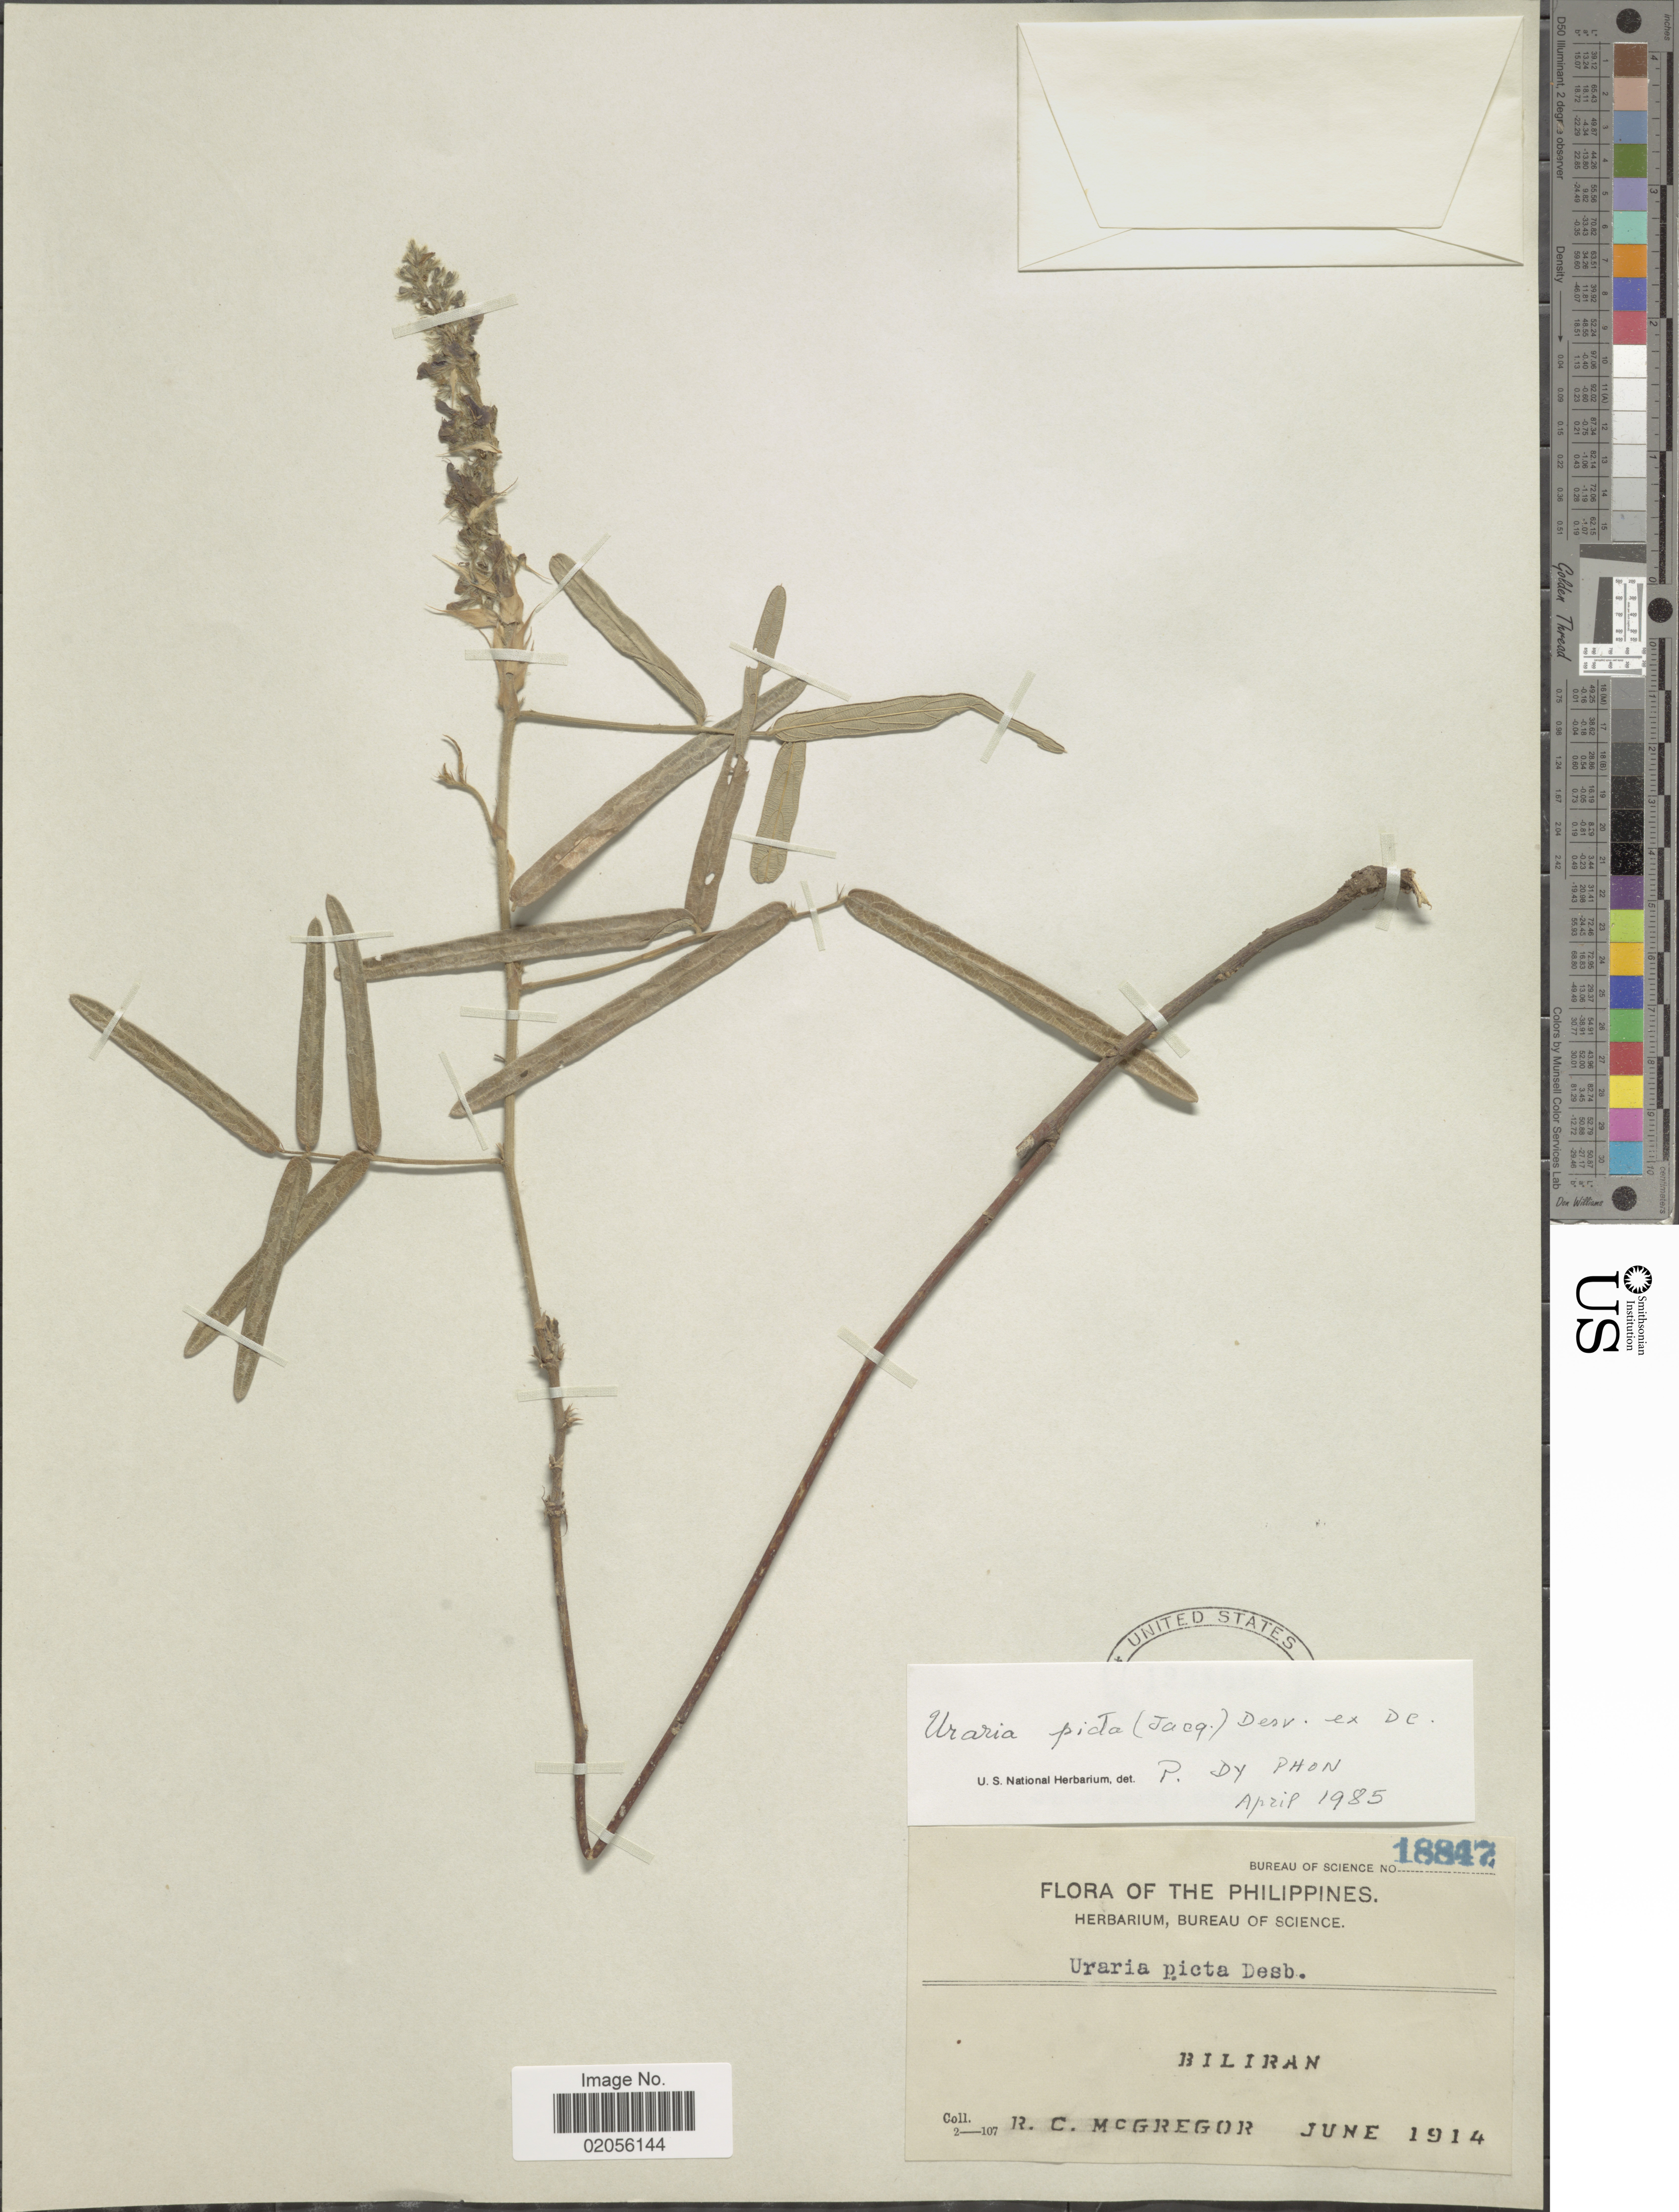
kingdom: Plantae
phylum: Tracheophyta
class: Magnoliopsida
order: Fabales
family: Fabaceae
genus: Uraria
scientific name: Uraria picta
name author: (Jacq.) DC.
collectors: R. C. McGregor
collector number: Bureau of Science 18847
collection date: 1914-06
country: Philippines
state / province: Eastern Visayas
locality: Biliran